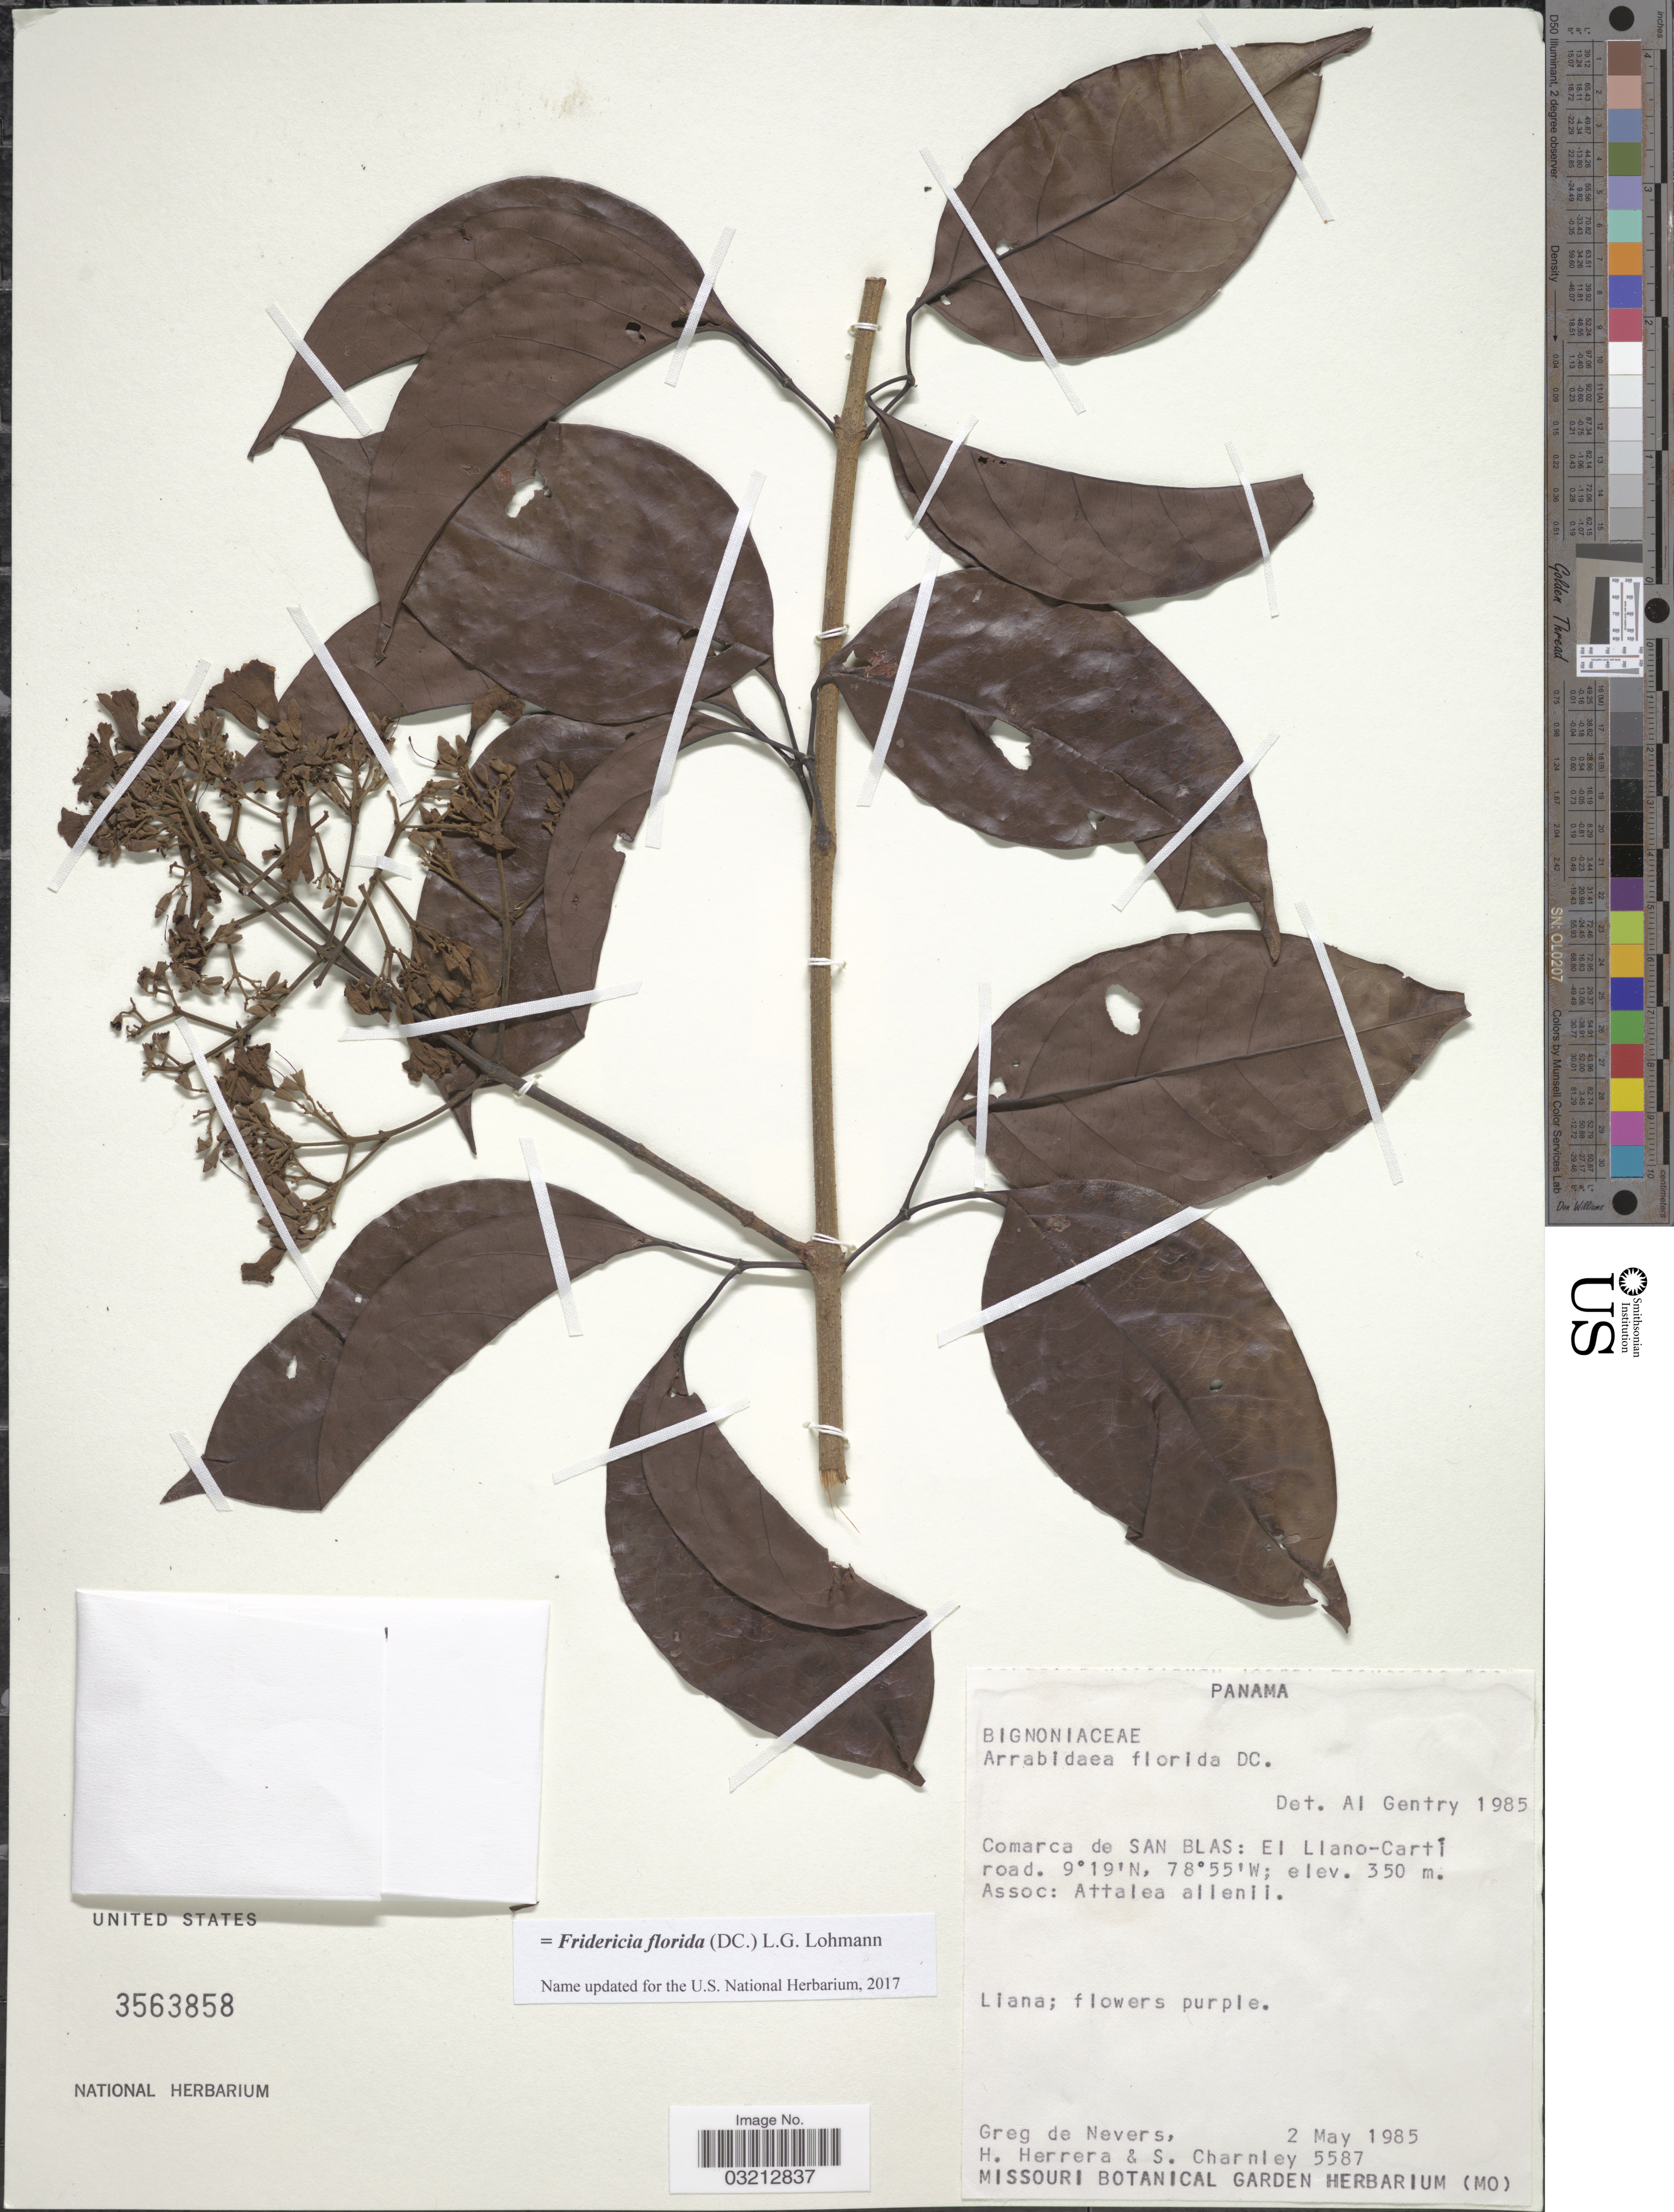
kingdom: Plantae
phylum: Tracheophyta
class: Magnoliopsida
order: Lamiales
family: Bignoniaceae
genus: Fridericia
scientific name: Fridericia florida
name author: (DC.) L.G. Lohmann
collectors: G. C. de Nevers, H. Herrera & S. Charnley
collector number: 5587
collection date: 1985-05-02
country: Panama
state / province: Kuna Yala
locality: Comarca de San Blas: El Llano-Cartí road.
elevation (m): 350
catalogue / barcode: US 3563858